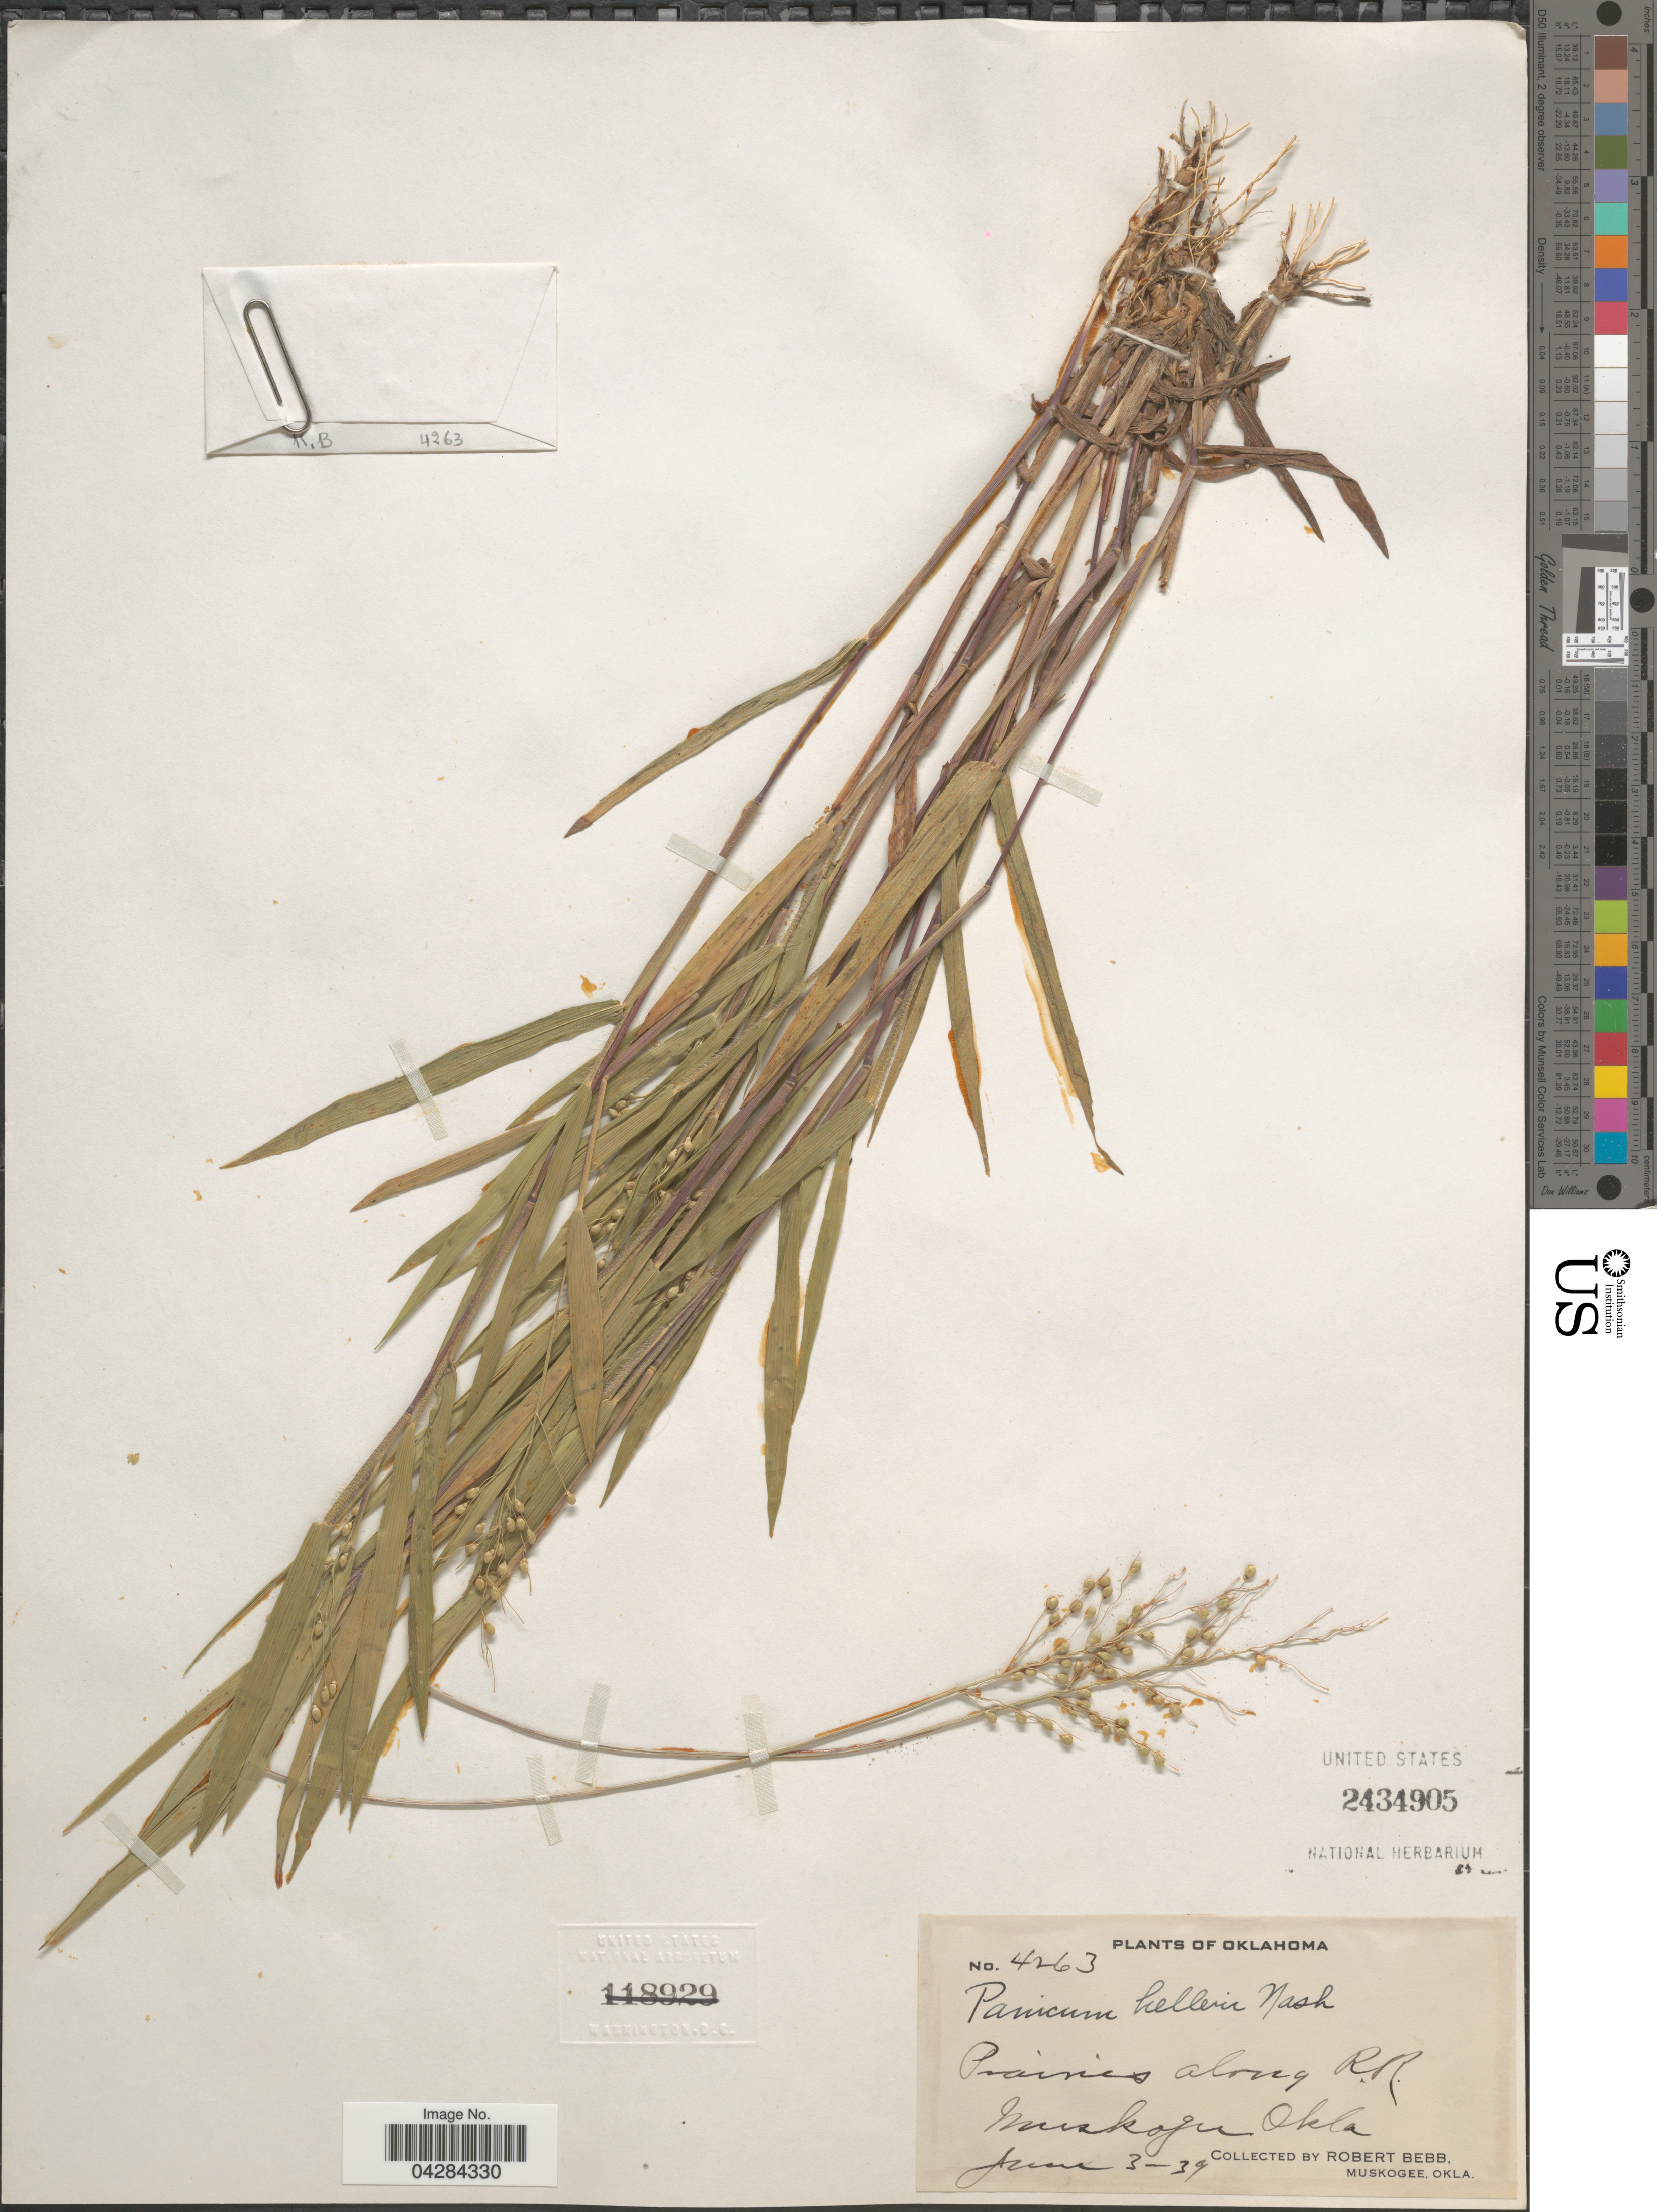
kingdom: Plantae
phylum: Tracheophyta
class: Liliopsida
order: Poales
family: Poaceae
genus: Dichanthelium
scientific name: Dichanthelium oligosanthes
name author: (Schult.) Gould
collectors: R. Bebb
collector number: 4263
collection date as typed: Transcribed d/m/y: 3/6/39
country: United States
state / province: Oklahoma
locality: Prairies along R.R. Muskogee.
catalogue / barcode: US 2434905